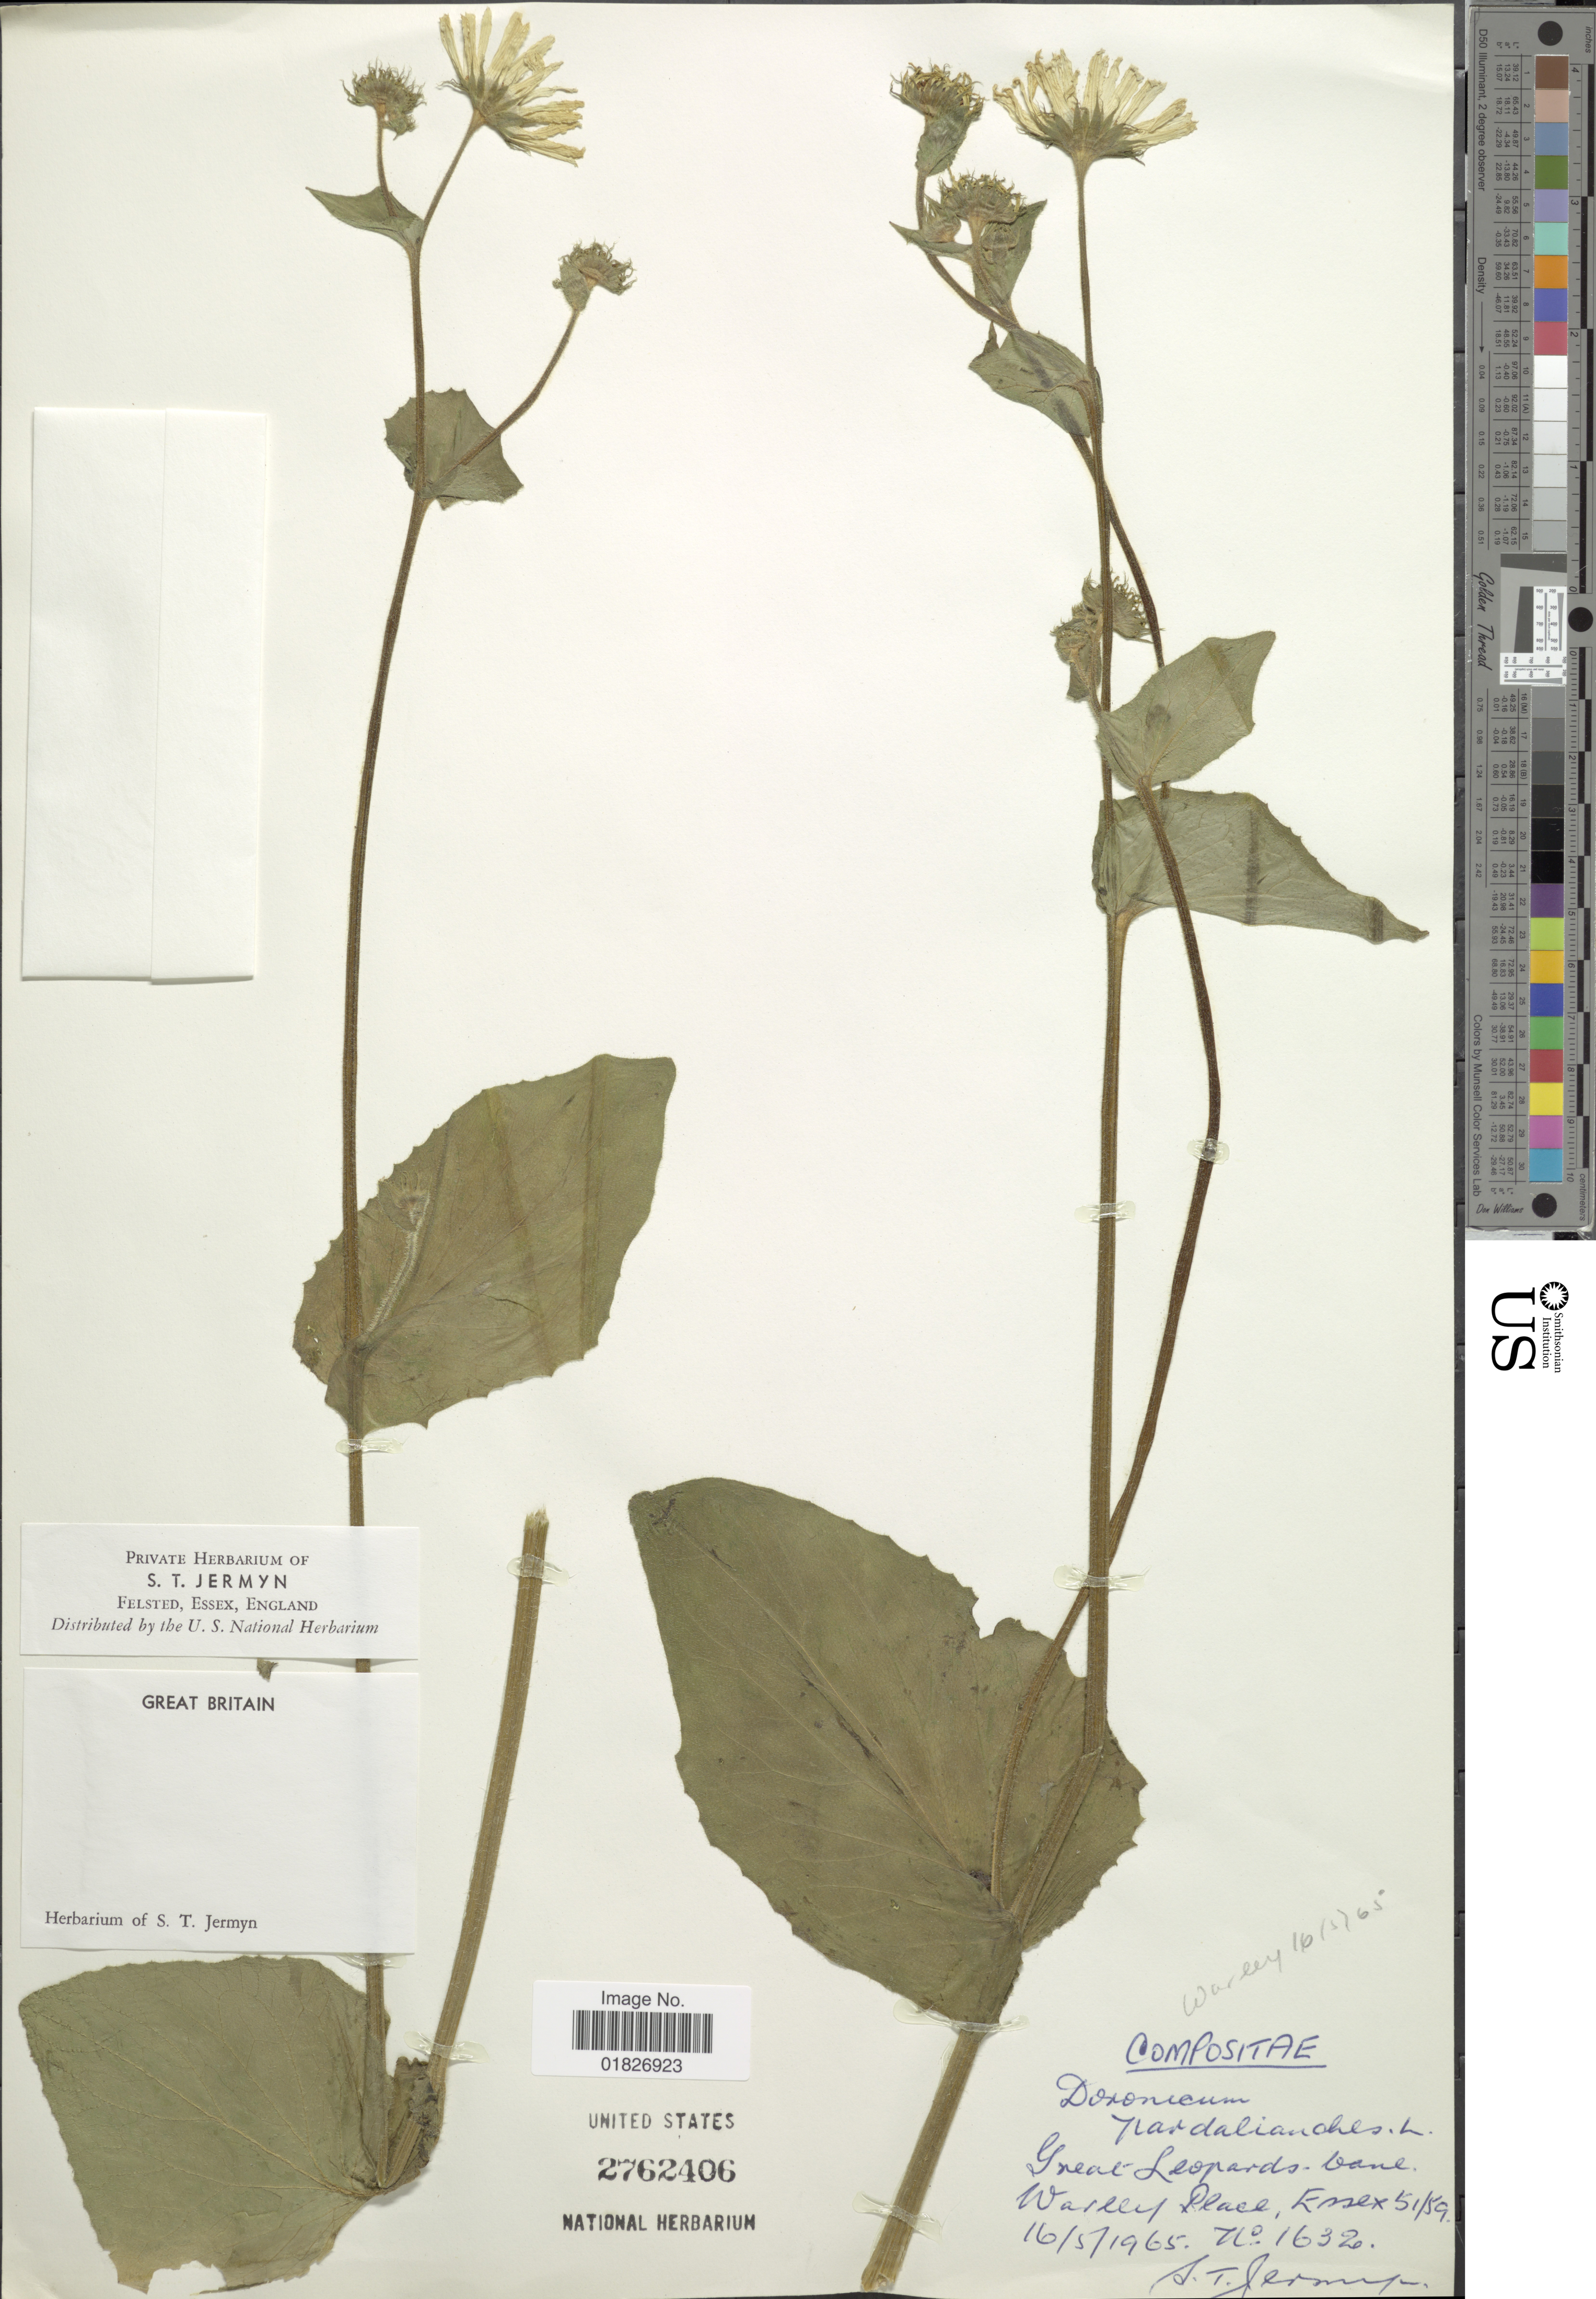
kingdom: Plantae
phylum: Tracheophyta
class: Magnoliopsida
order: Asterales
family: Asteraceae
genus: Doronicum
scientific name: Doronicum pardalianches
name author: L.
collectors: S. Jermyn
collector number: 1632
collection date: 1965-05-16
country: United Kingdom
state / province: England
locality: Great Leopard's Cane, Waslly Place Essex 51/59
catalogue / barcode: US 2762406